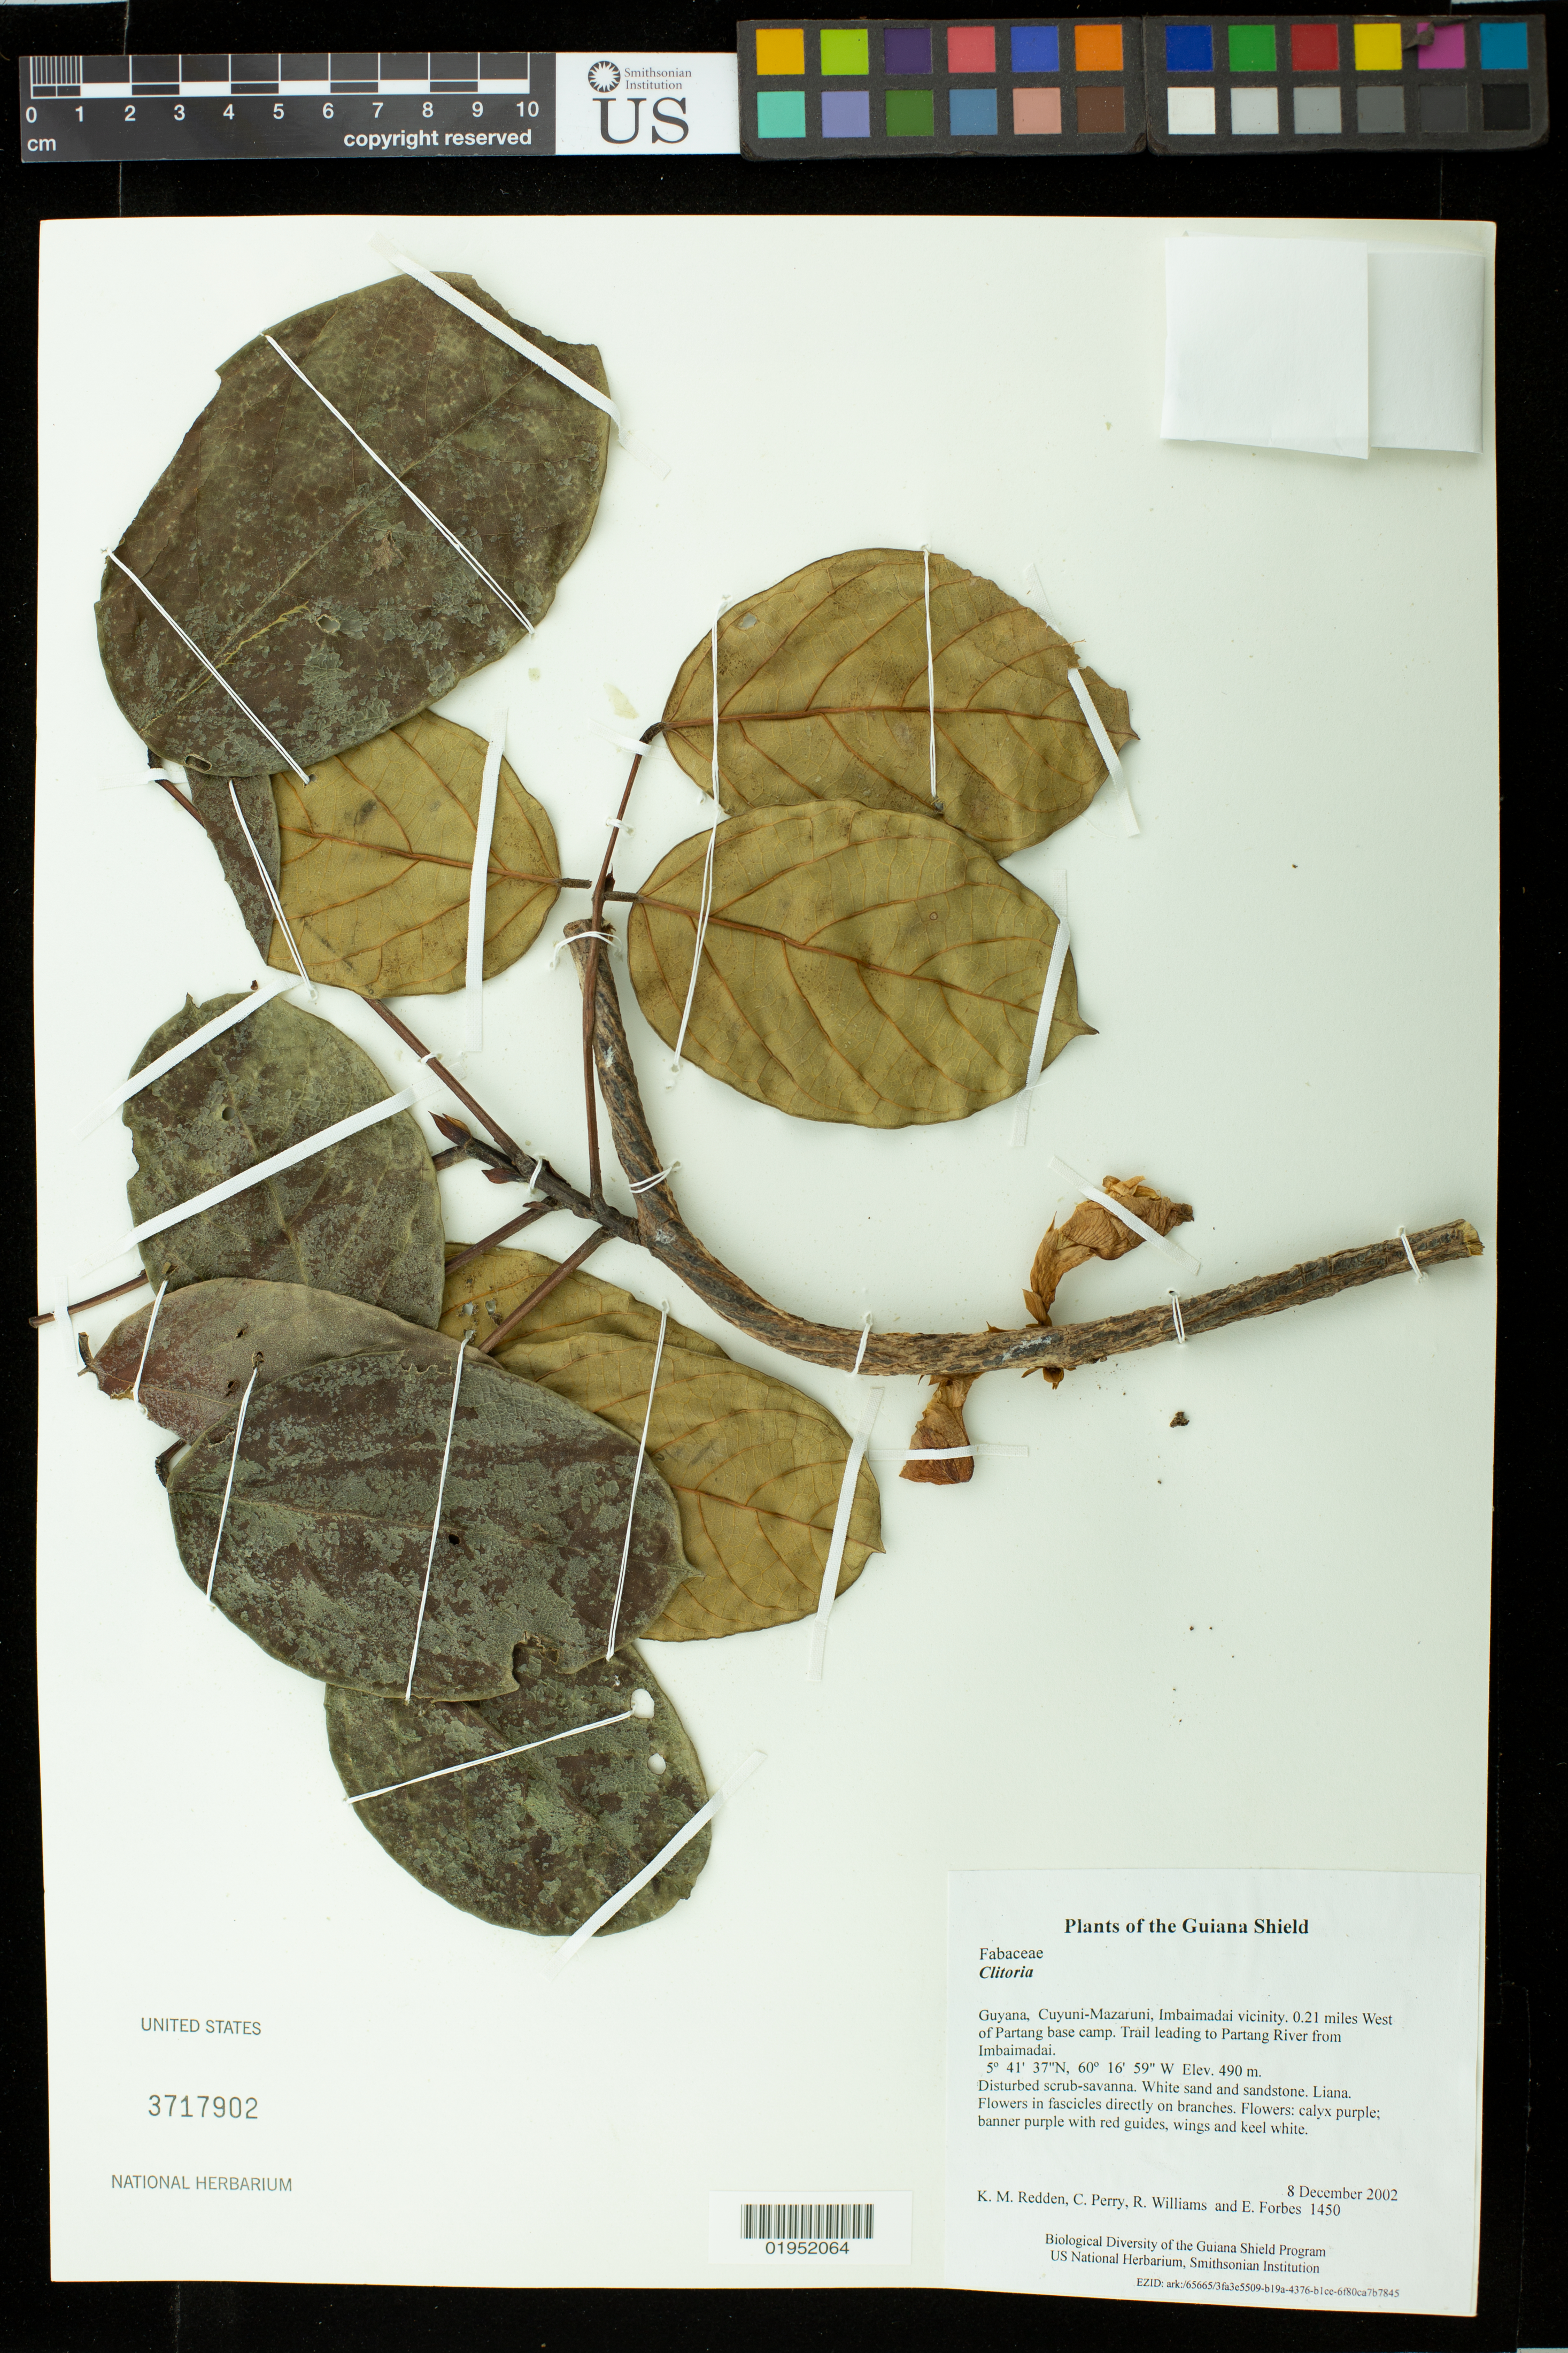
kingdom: Plantae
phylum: Tracheophyta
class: Magnoliopsida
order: Fabales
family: Fabaceae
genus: Clitoria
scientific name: Clitoria sp.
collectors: K. M. Redden, C. Perry, R. Williams & E. Forbes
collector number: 1450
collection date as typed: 8 December 2002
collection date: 2002-12-08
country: Guyana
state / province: Cuyuni-Mazaruni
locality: Imbaimadai vicinity. 0.21 miles West of Partang base camp. Trail leading to Partang River from Imbaimadai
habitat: Disturbed scrub-savanna. White sand and sandstone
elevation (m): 490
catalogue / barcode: US 3717902